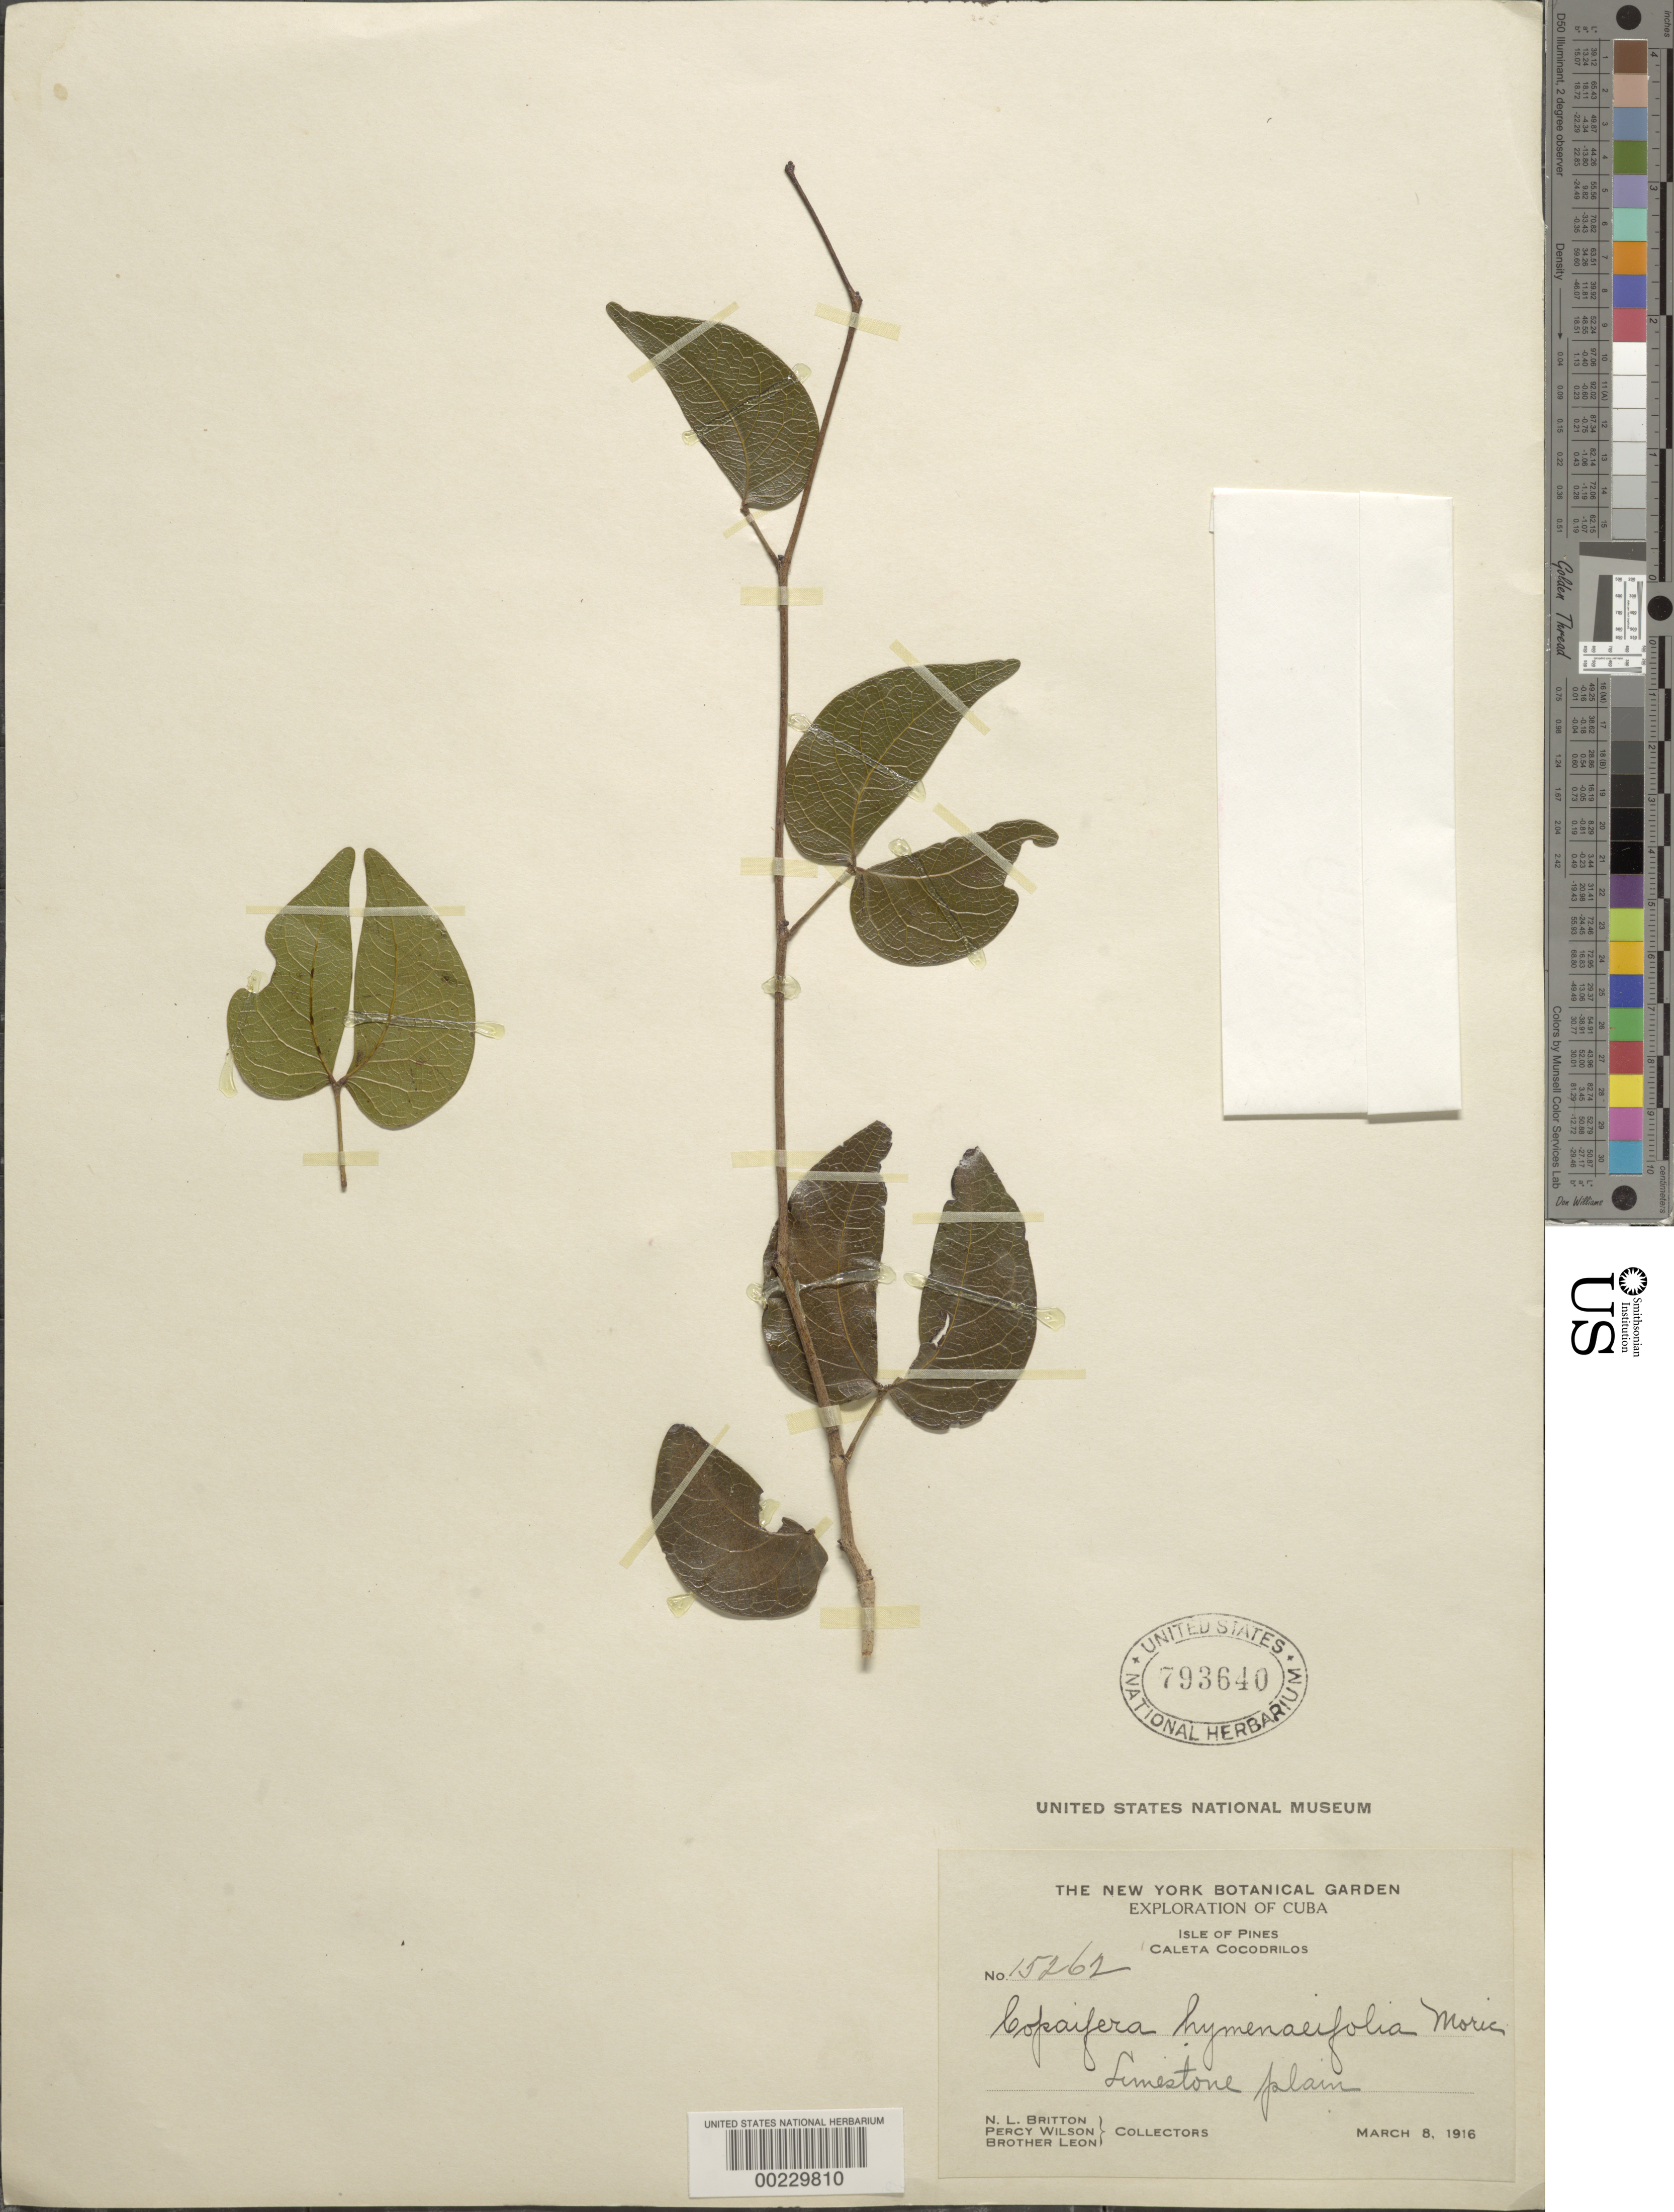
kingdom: Plantae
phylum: Tracheophyta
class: Magnoliopsida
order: Fabales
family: Fabaceae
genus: Copaifera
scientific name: Copaifera hymenaeifolia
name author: Moric.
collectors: N. Britton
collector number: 15262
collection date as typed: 08 Mar 1916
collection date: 1916-03-08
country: Cuba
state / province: Isla de La Juventud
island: Isla de La Juventud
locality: Caleta cocodrilos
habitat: Limestone plain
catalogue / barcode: US 793640